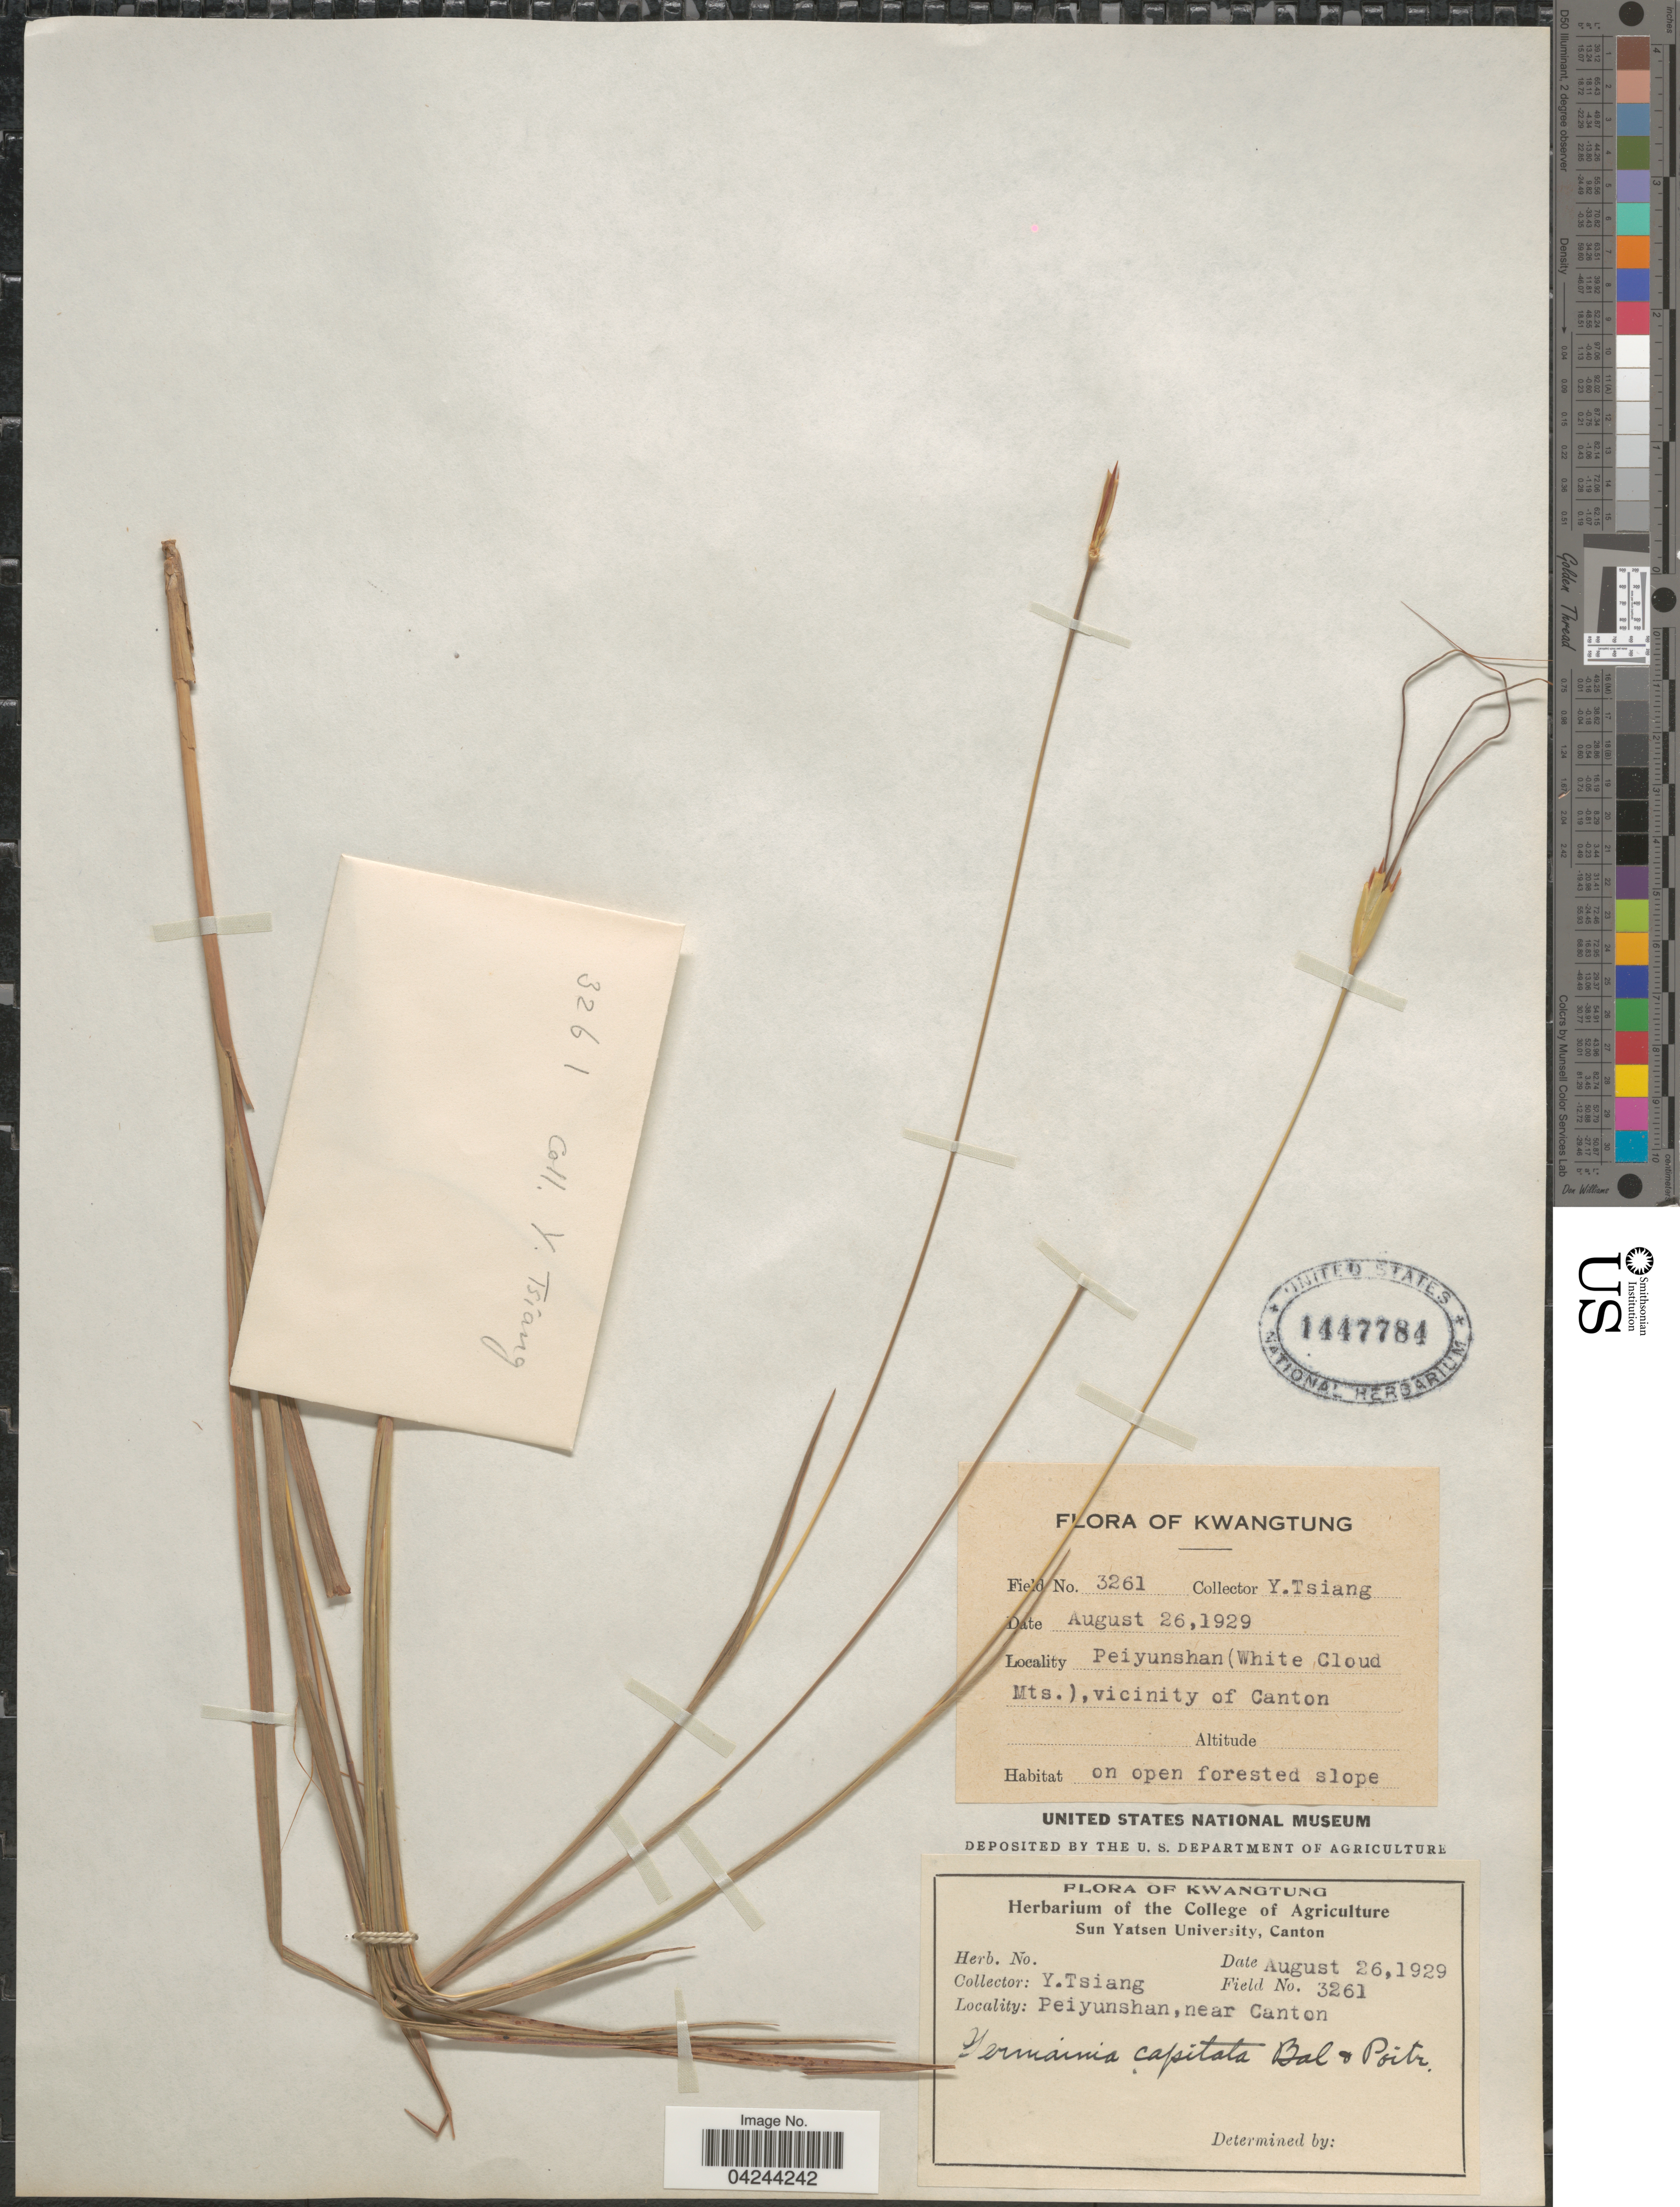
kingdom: Plantae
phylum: Tracheophyta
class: Liliopsida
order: Poales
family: Poaceae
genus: Germainia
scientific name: Germainia capitata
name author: Balansa & Poitr.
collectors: Y. Tsiang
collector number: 3261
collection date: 1929-08-26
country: China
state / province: Guangdong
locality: Kwangtung. Peiyunshan(White Cloud Mts.),vicinity of Canton.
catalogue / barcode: US 1447784